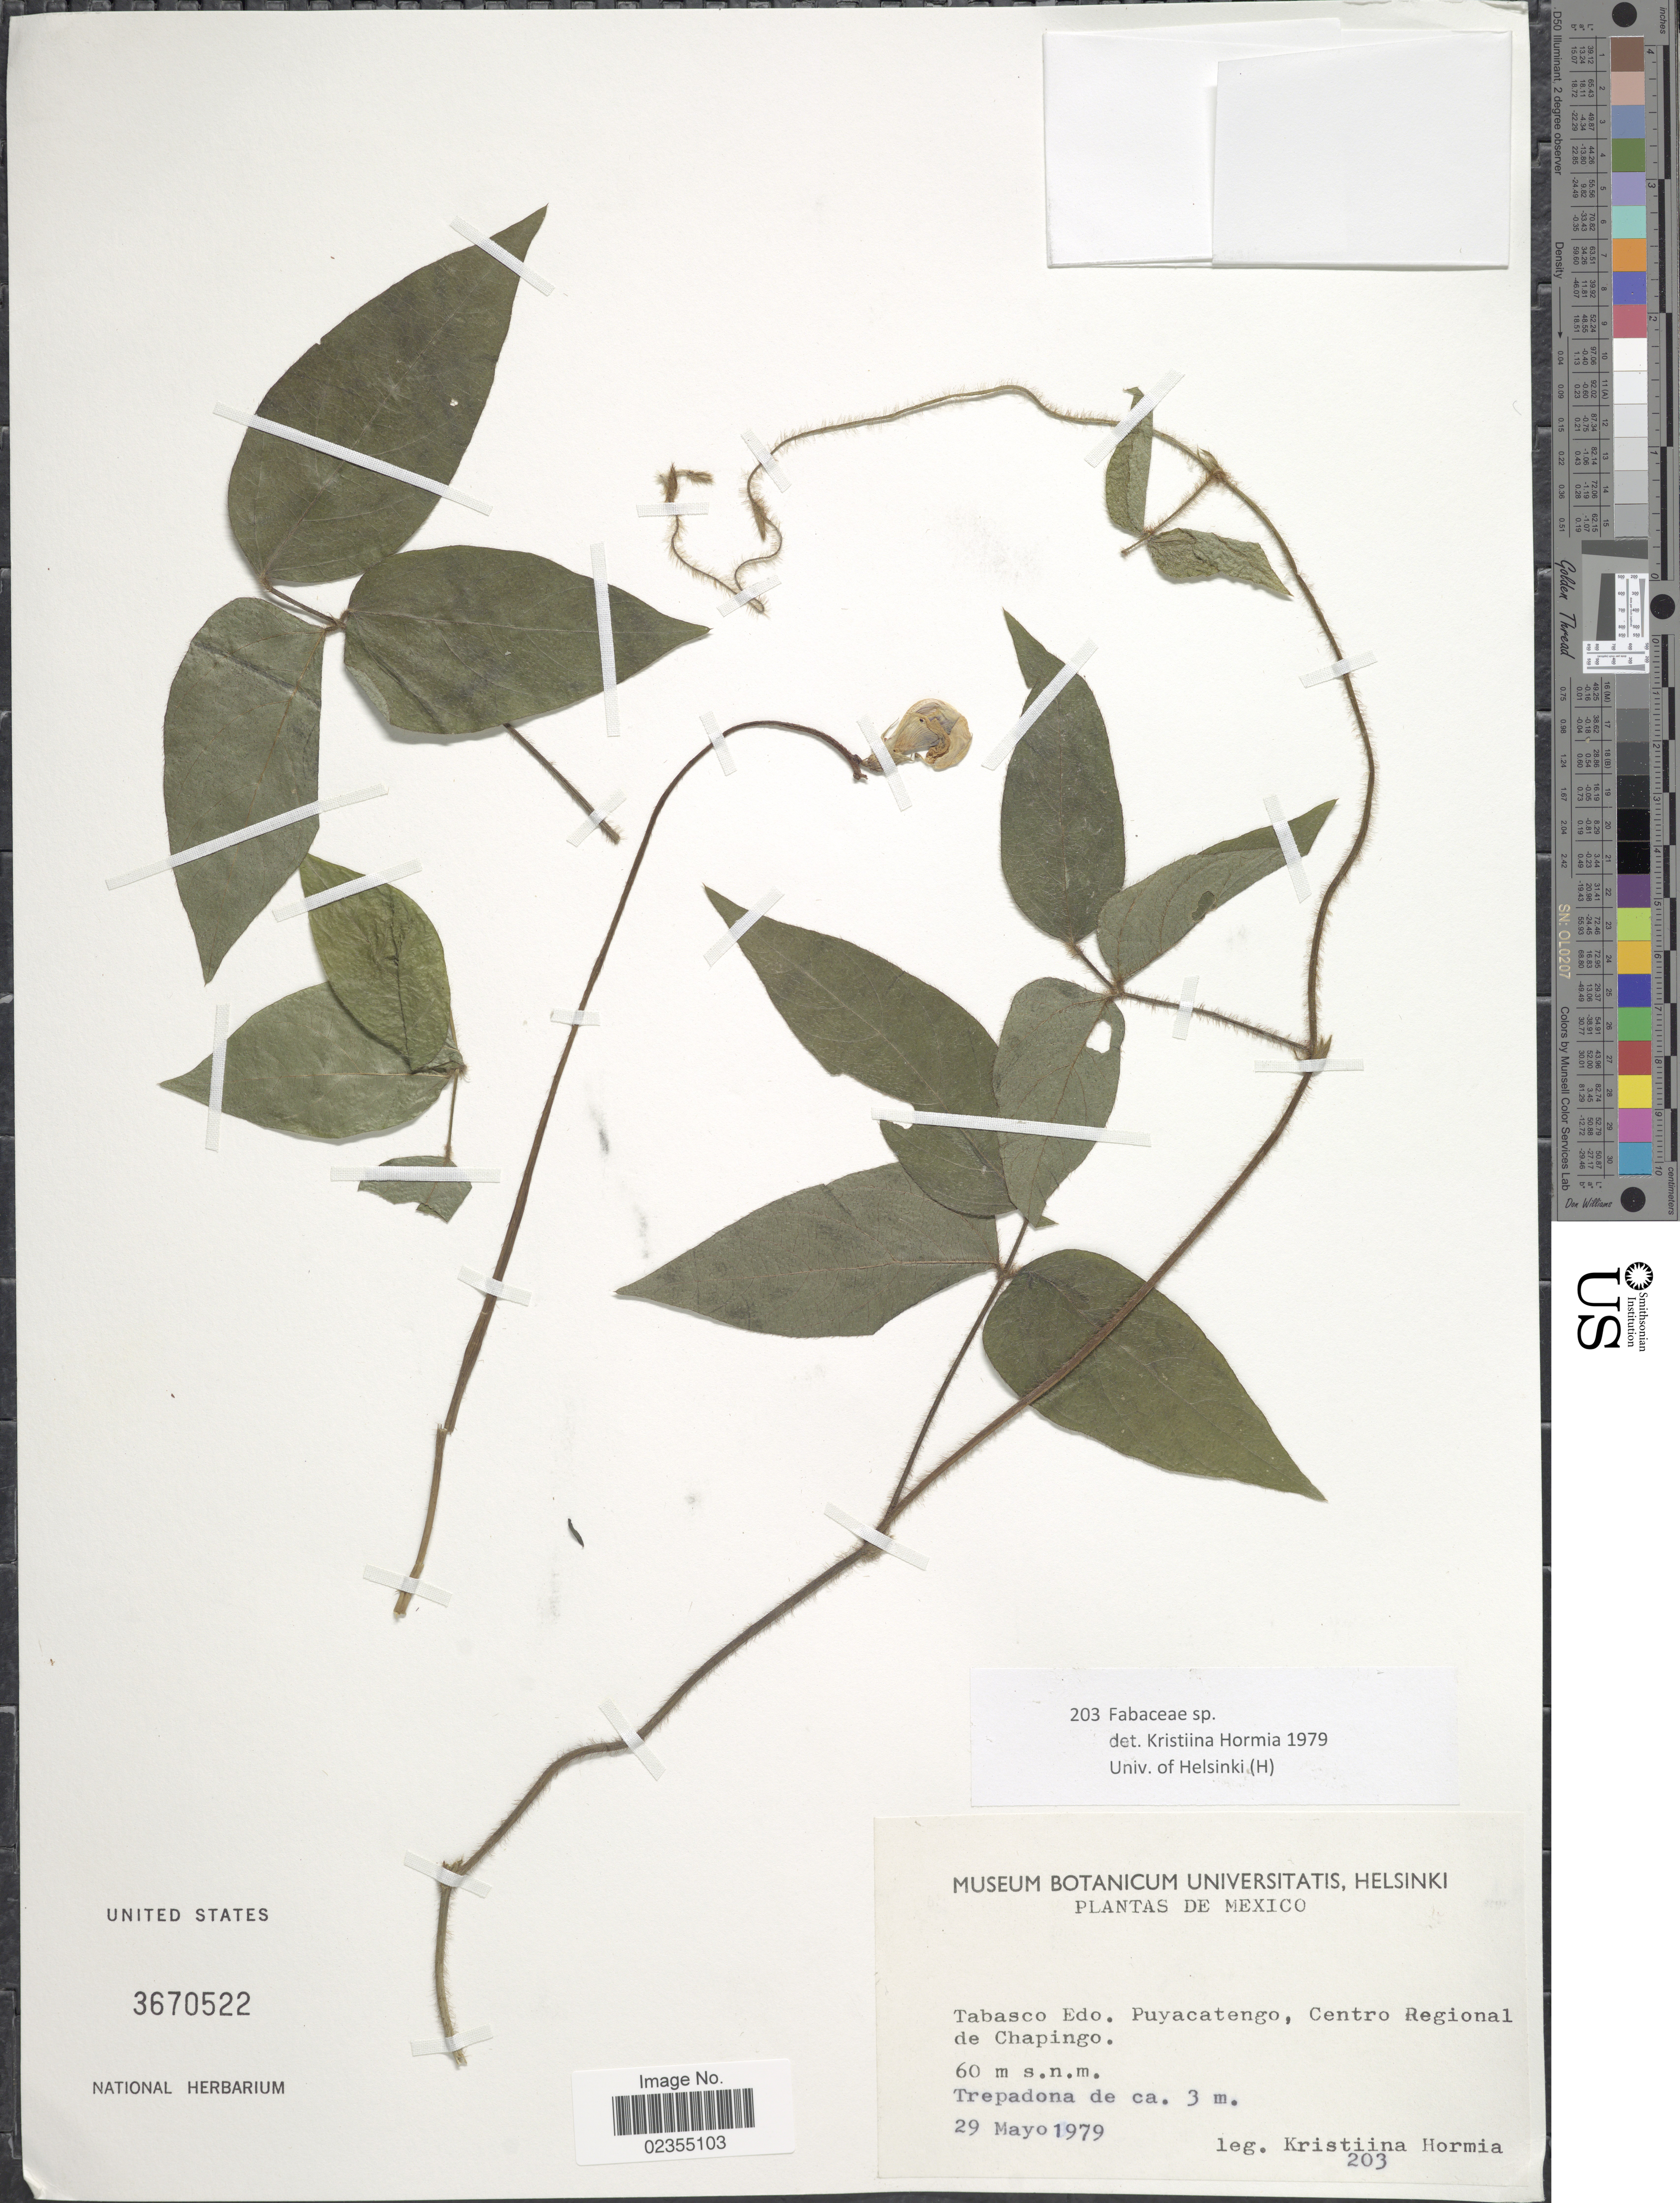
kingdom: Plantae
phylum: Tracheophyta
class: Magnoliopsida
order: Fabales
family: Fabaceae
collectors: K. Hormia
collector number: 203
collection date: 1979-05-29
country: Mexico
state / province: Tabasco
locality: Puyacatengo, Centro Regional de Chapingo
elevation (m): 60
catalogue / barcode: US 3670522